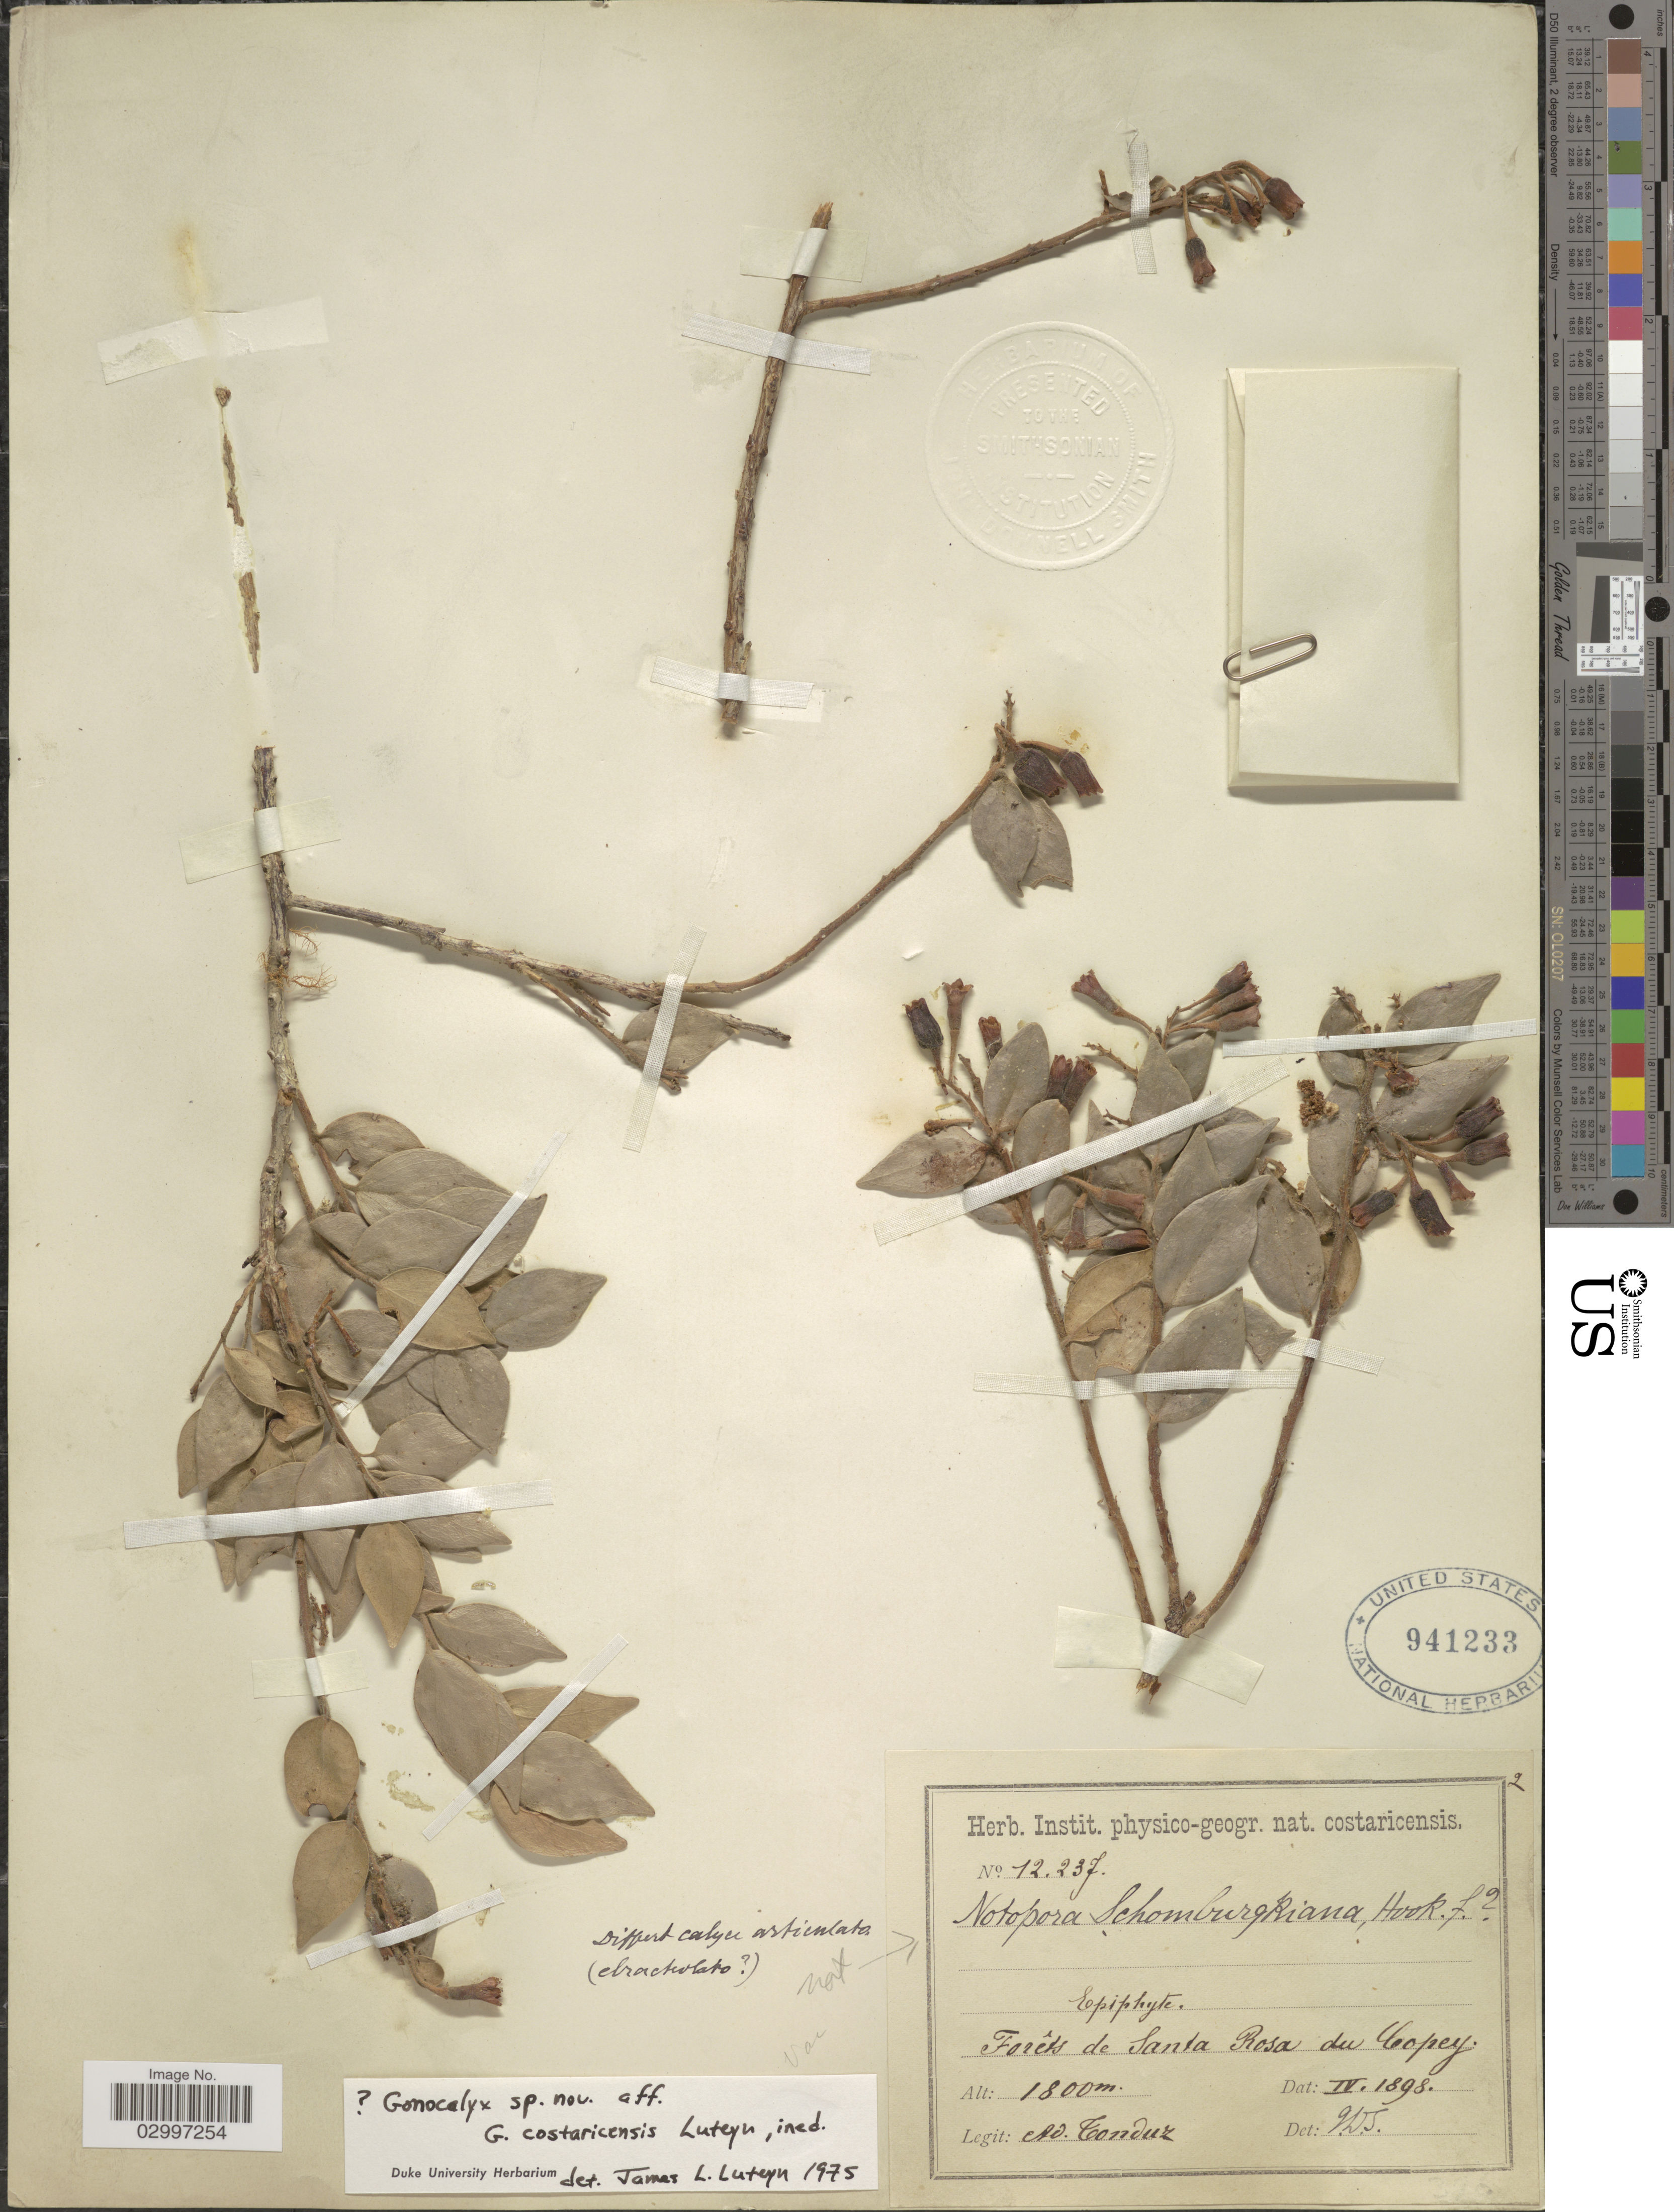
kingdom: Plantae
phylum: Tracheophyta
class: Magnoliopsida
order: Ericales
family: Ericaceae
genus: Gonocalyx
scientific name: Gonocalyx costaricensis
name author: Luteyn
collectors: A. Tonduz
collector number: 12237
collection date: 1898-04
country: Costa Rica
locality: Forêts de Santa Rosa du Copey.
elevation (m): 1800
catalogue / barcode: US 941233